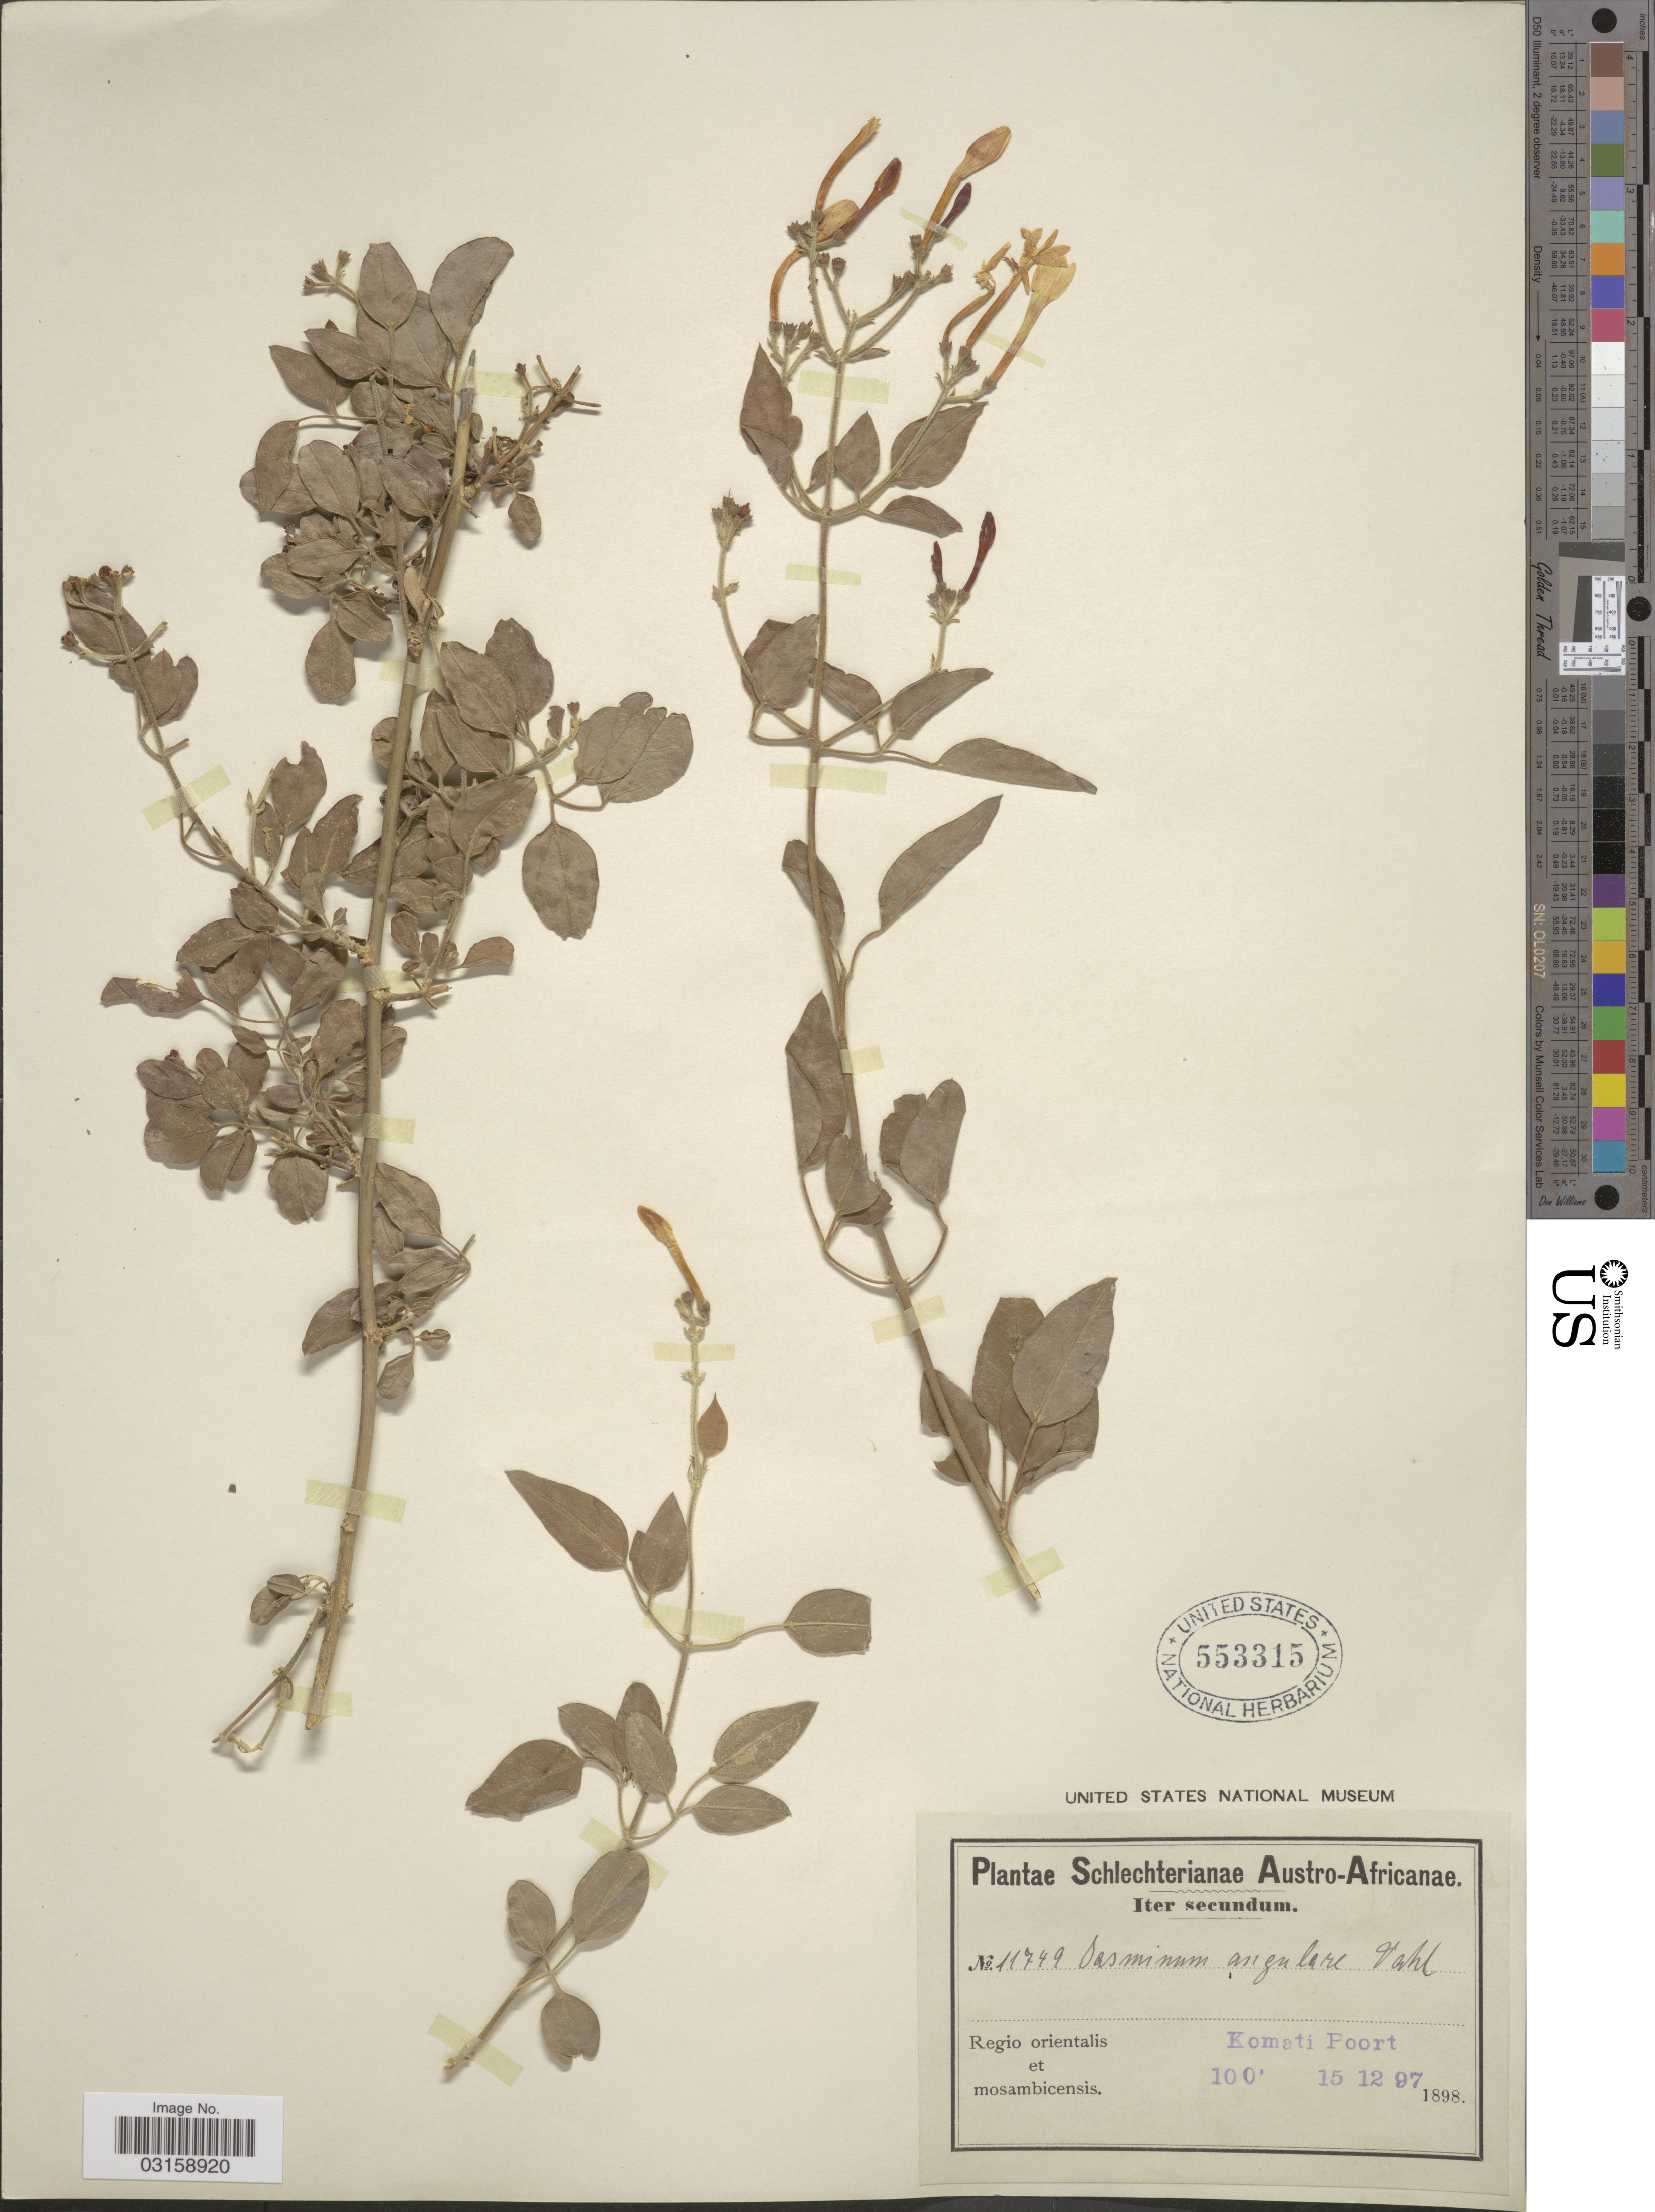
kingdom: Plantae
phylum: Tracheophyta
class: Magnoliopsida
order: Lamiales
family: Oleaceae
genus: Jasminum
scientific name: Jasminum angulare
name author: Vahl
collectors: Schlechter, --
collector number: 11749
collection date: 1897-12-15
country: Mozambique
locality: Austro-Africanae. Regio orientalis et mosambicensis. Komati Poort.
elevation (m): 30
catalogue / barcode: US 553315